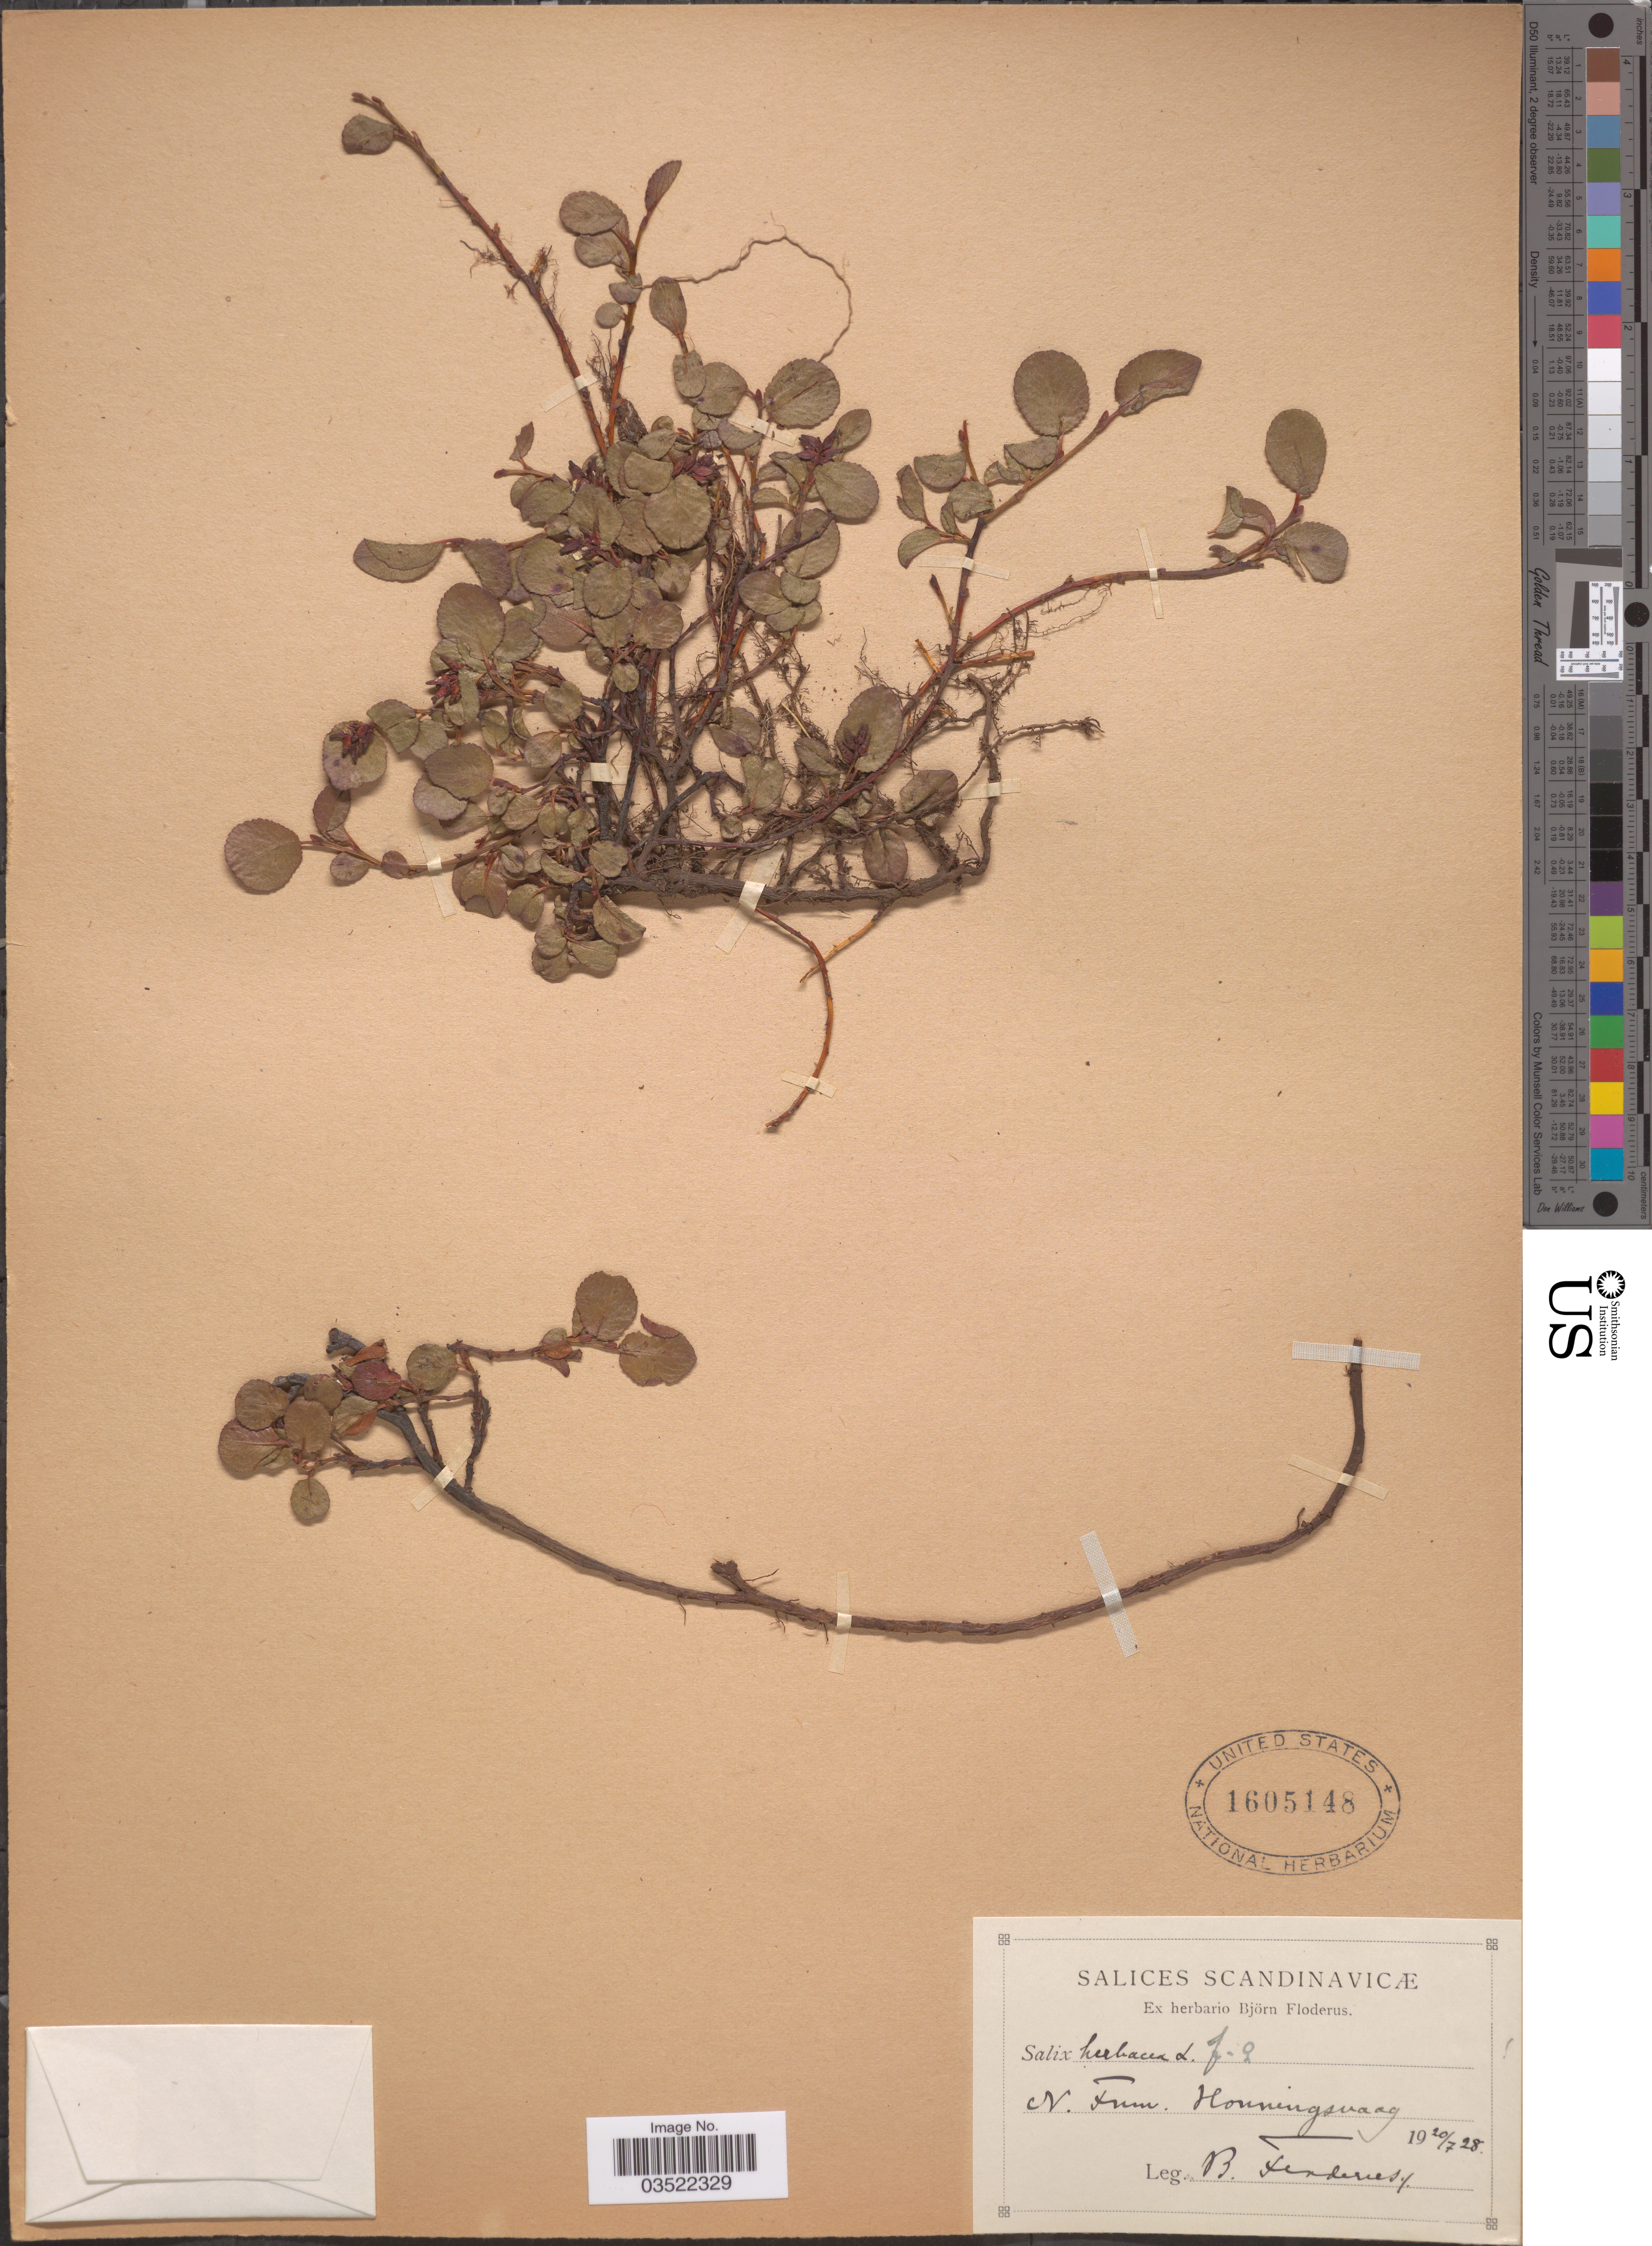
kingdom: Plantae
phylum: Tracheophyta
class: Magnoliopsida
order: Malpighiales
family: Salicaceae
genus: Salix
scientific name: Salix herbacea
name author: L.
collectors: B. G. O. Floderus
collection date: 1928-07-20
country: Norway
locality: Scandinavicæ. N. Fum. Honningsvaag.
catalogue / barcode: US 1605148